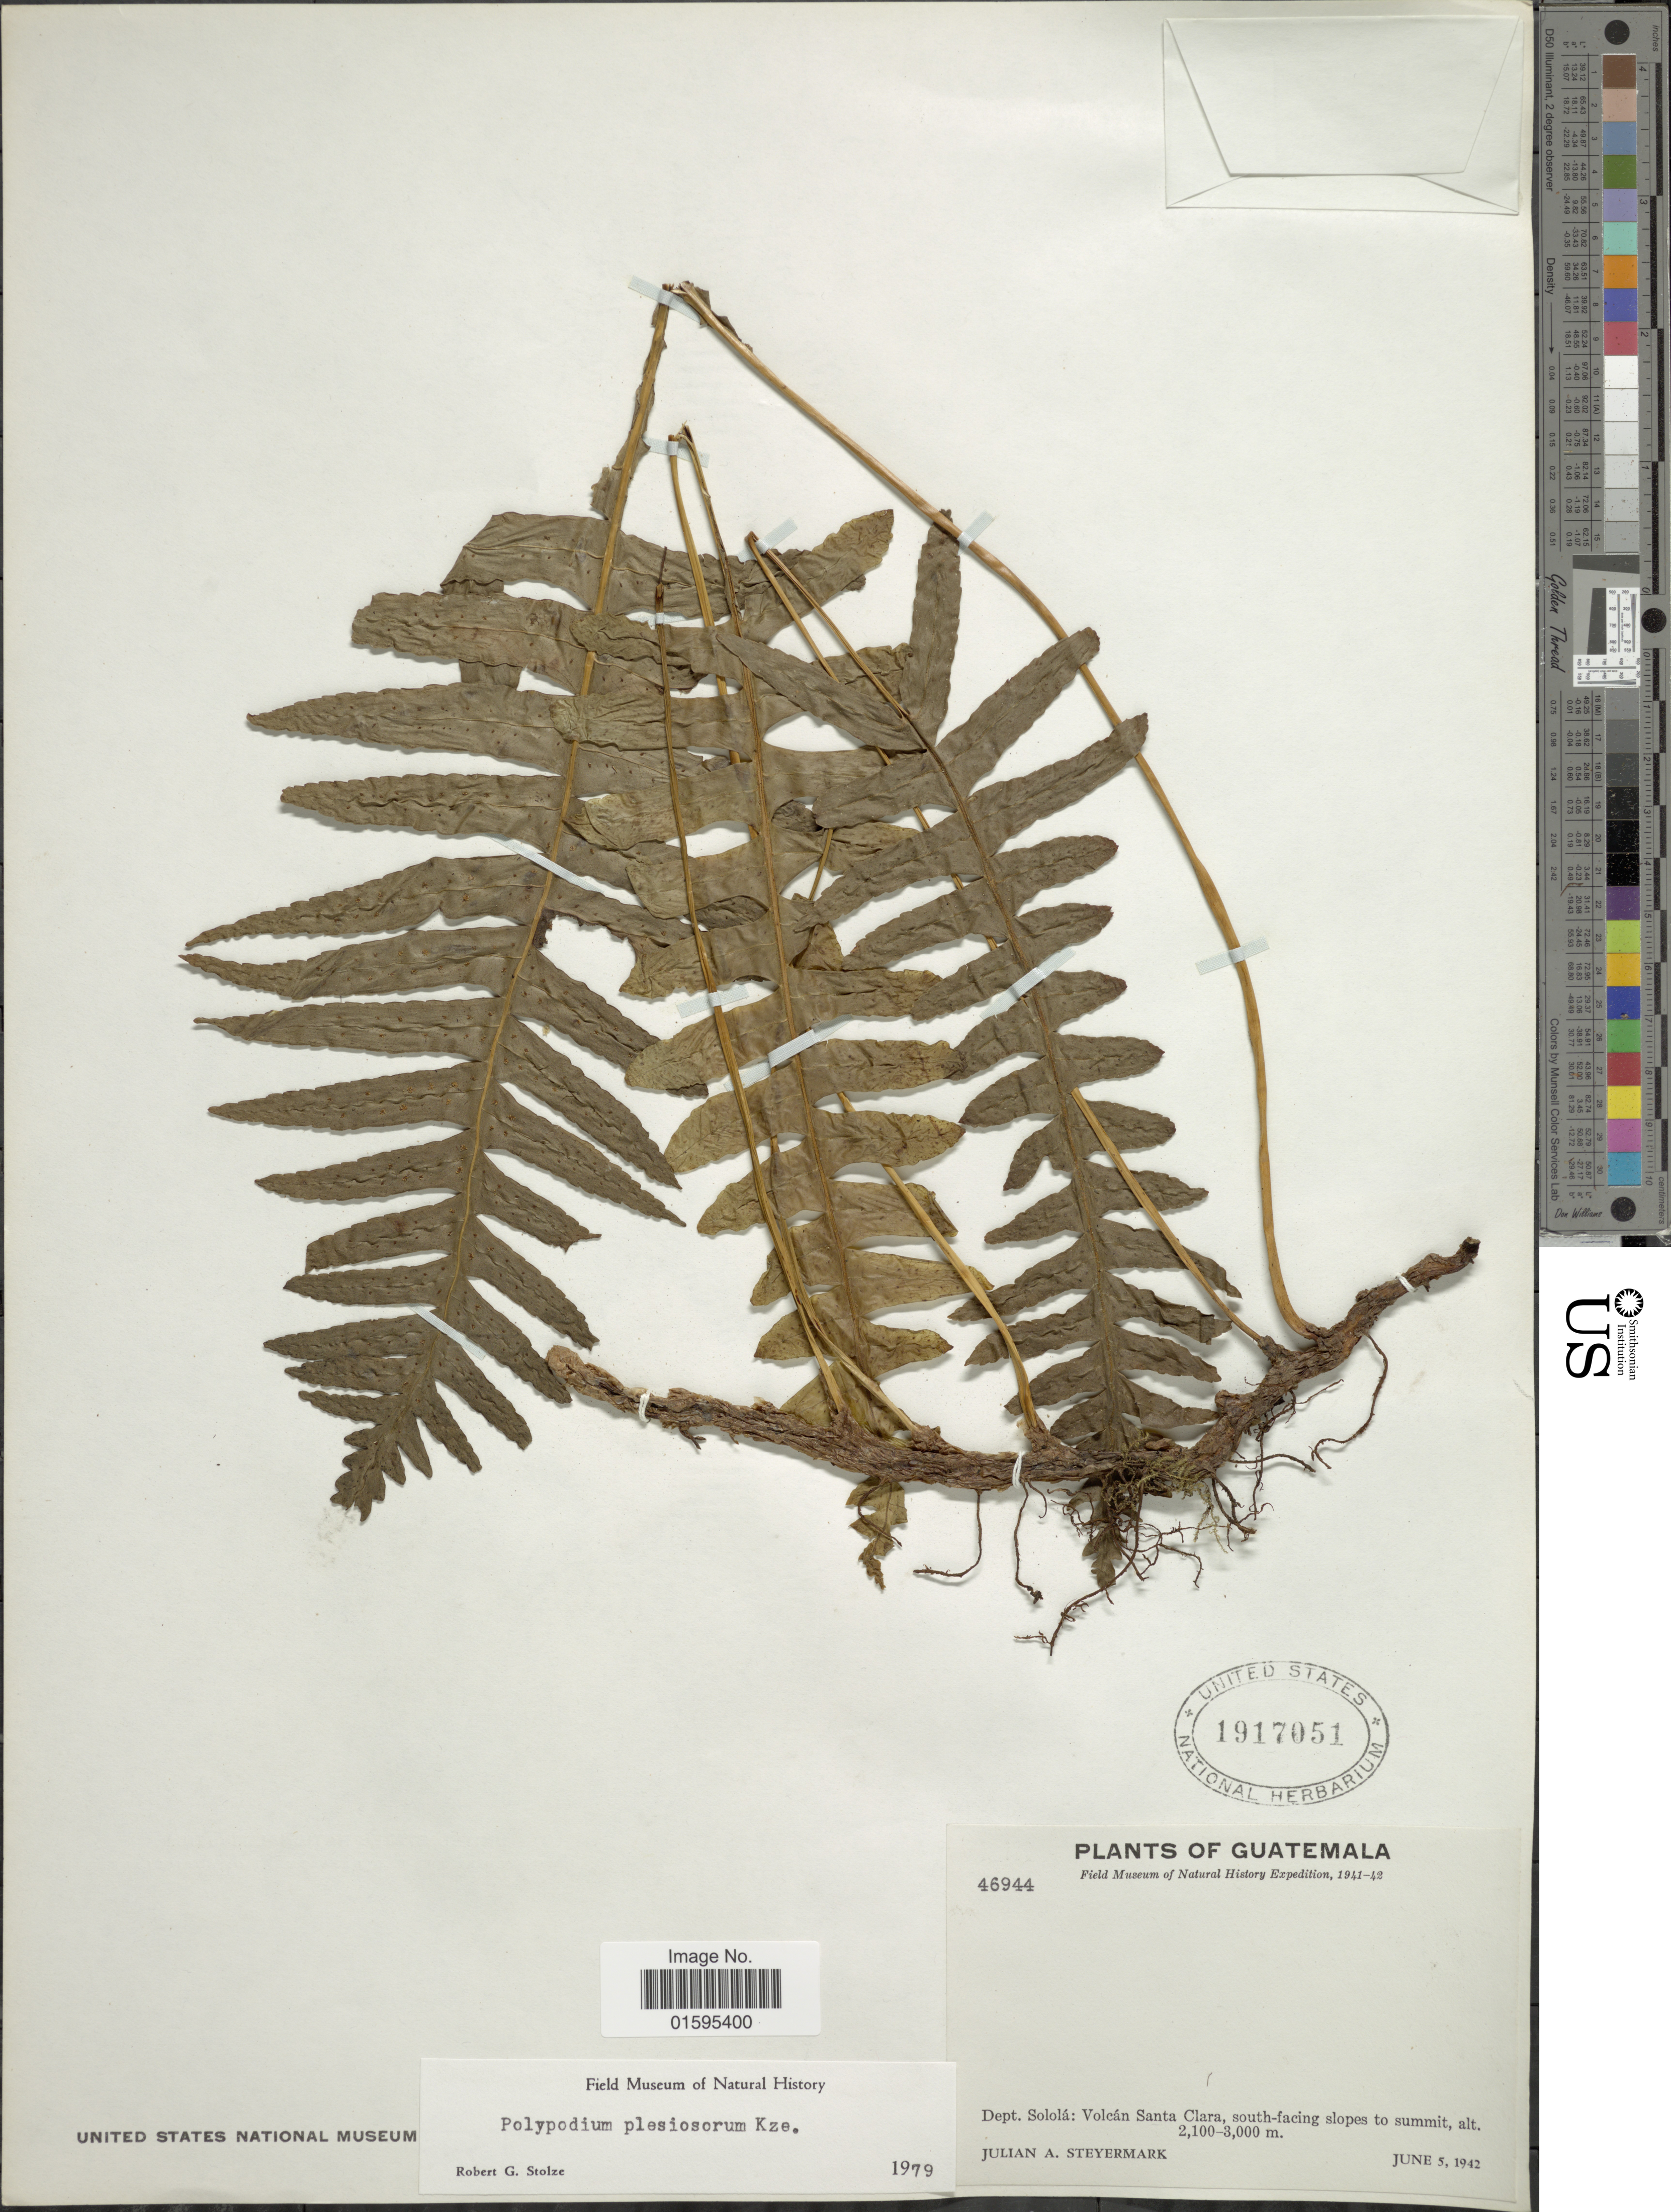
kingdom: Plantae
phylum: Tracheophyta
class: Polypodiopsida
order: Polypodiales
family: Polypodiaceae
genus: Polypodium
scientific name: Polypodium plesiosorum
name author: Kunze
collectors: J. Steyermark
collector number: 46944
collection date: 1942-06-05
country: Guatemala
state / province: Sololá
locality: Volcán Santa Clara, south-facing slopes to summit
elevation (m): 2100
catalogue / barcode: US 1917051